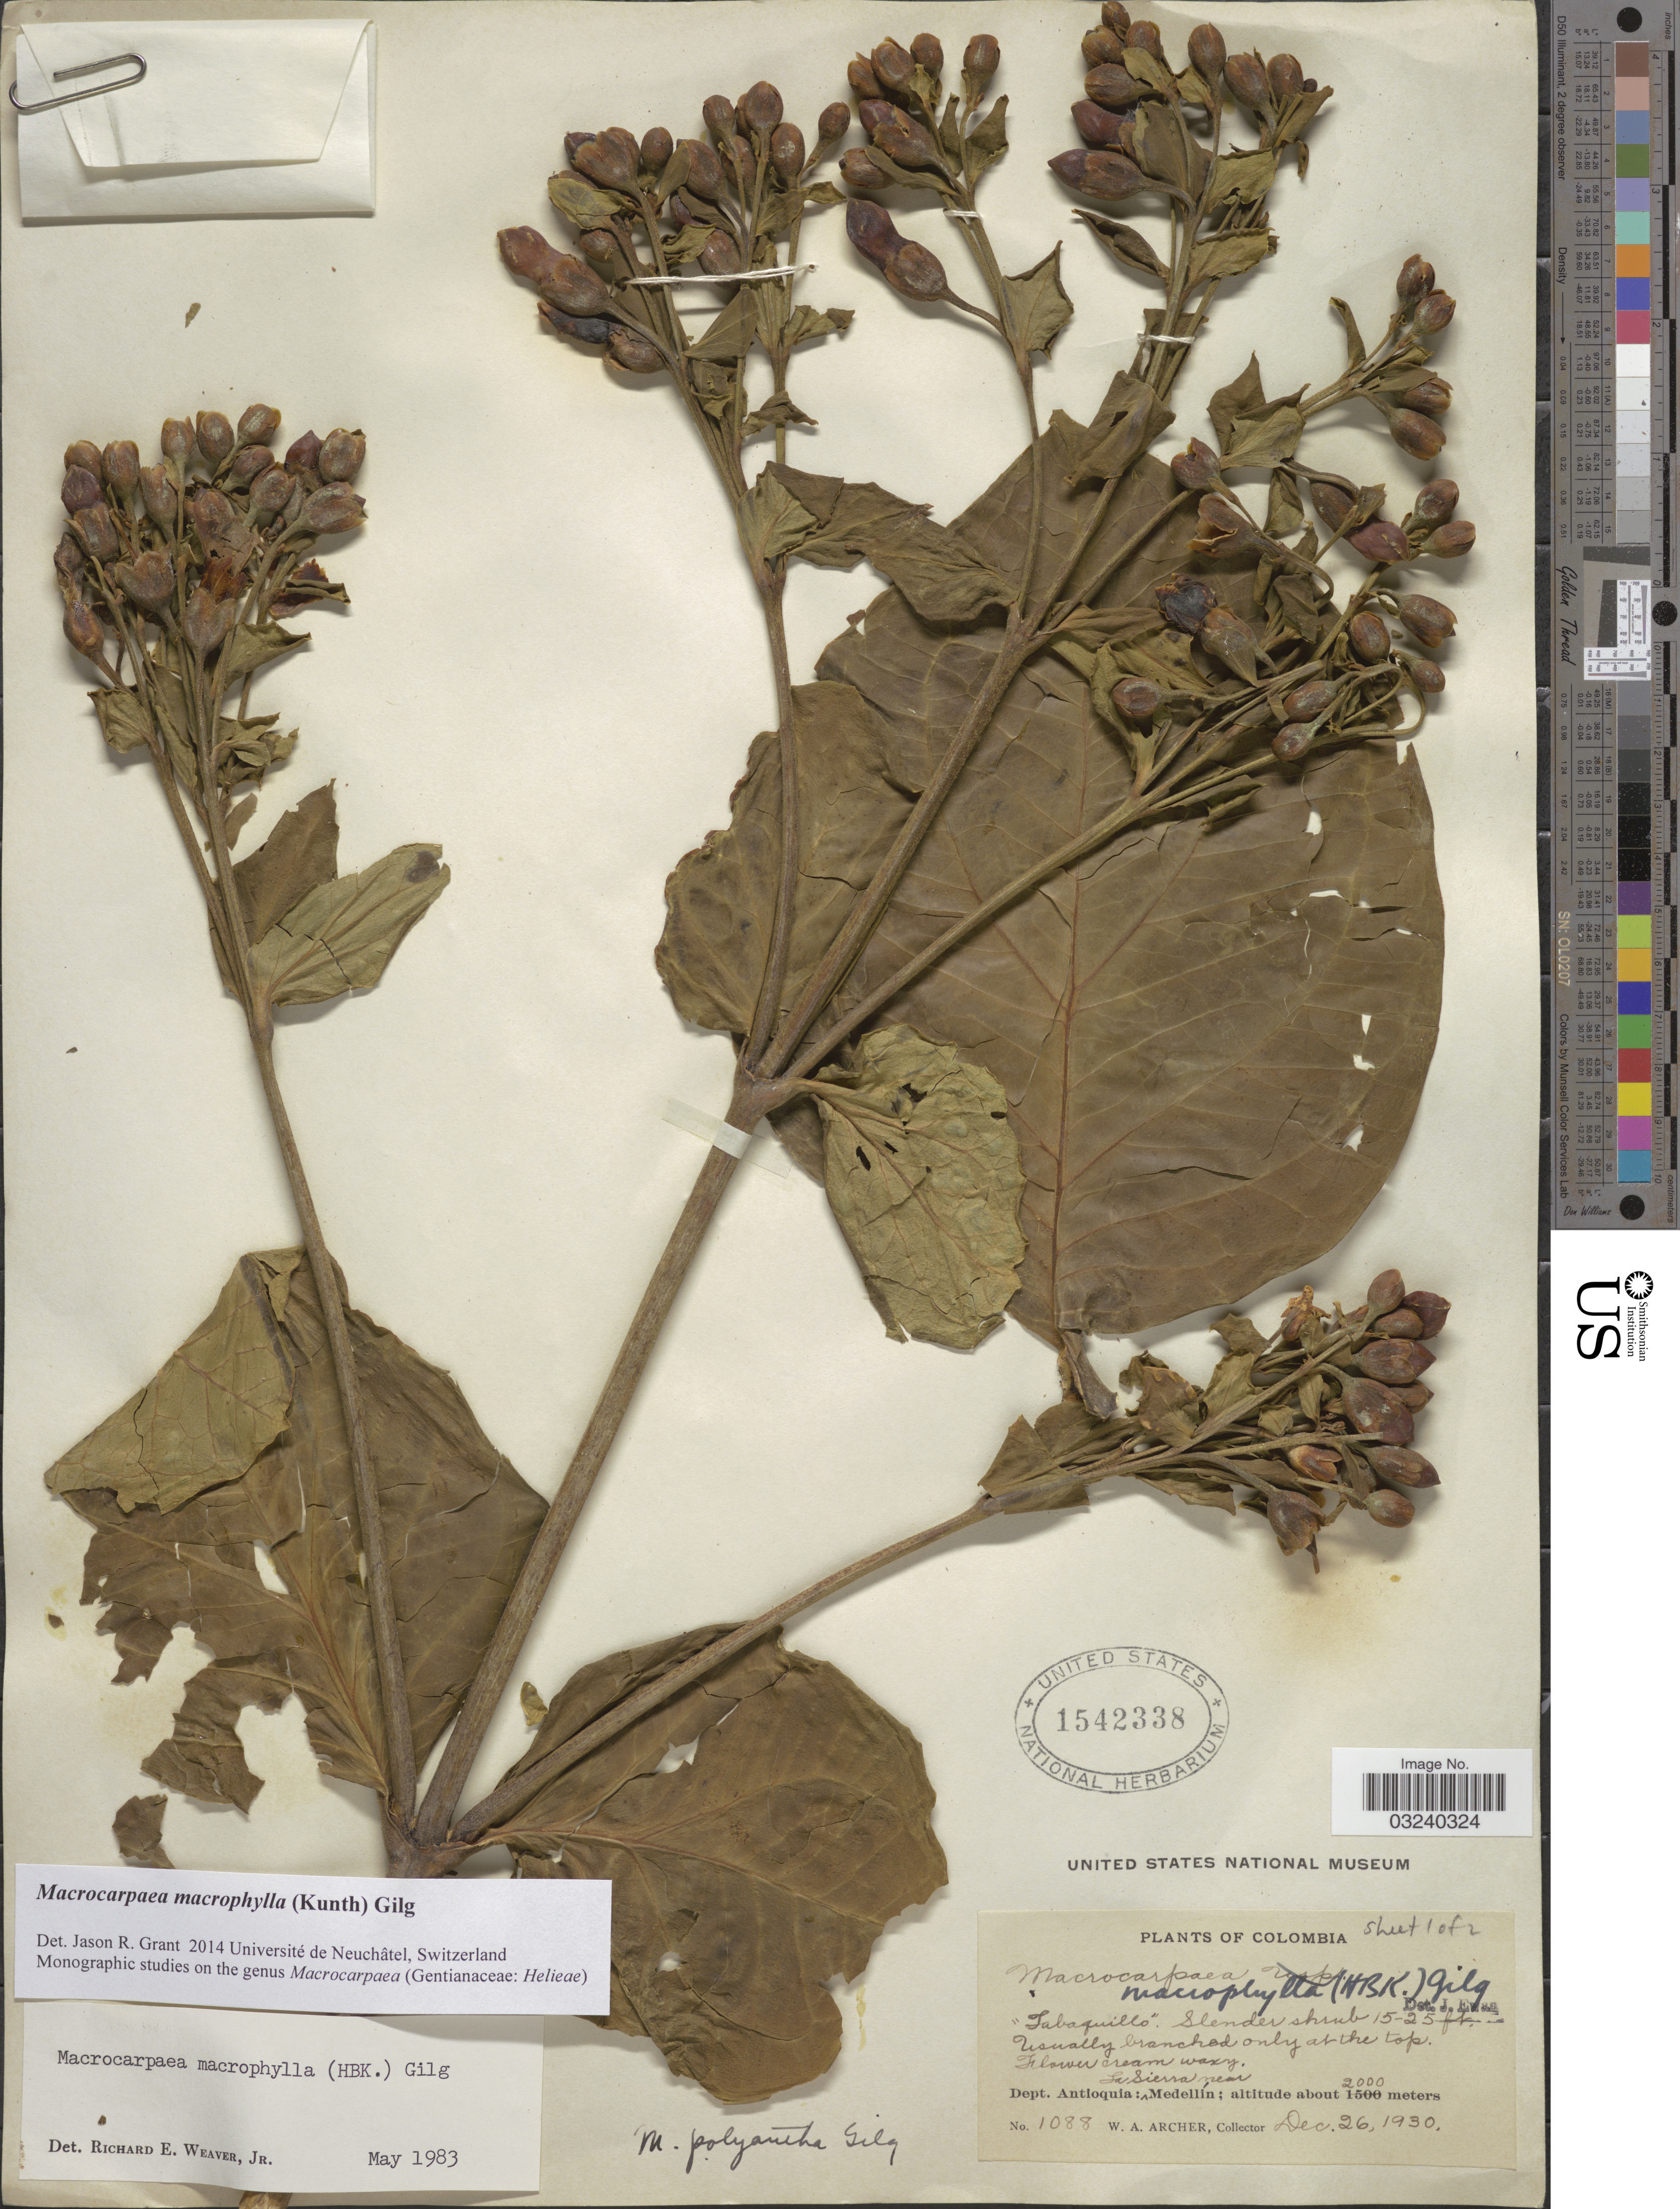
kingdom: Plantae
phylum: Tracheophyta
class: Magnoliopsida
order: Gentianales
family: Gentianaceae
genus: Macrocarpaea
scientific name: Macrocarpaea macrophylla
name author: (Kunth) Gilg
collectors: W. Archer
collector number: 1088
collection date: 1930-12-26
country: Colombia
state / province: Antioquia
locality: Dept. Antioquia: La Sierra, near Medellín.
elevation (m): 2000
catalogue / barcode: US 1542338